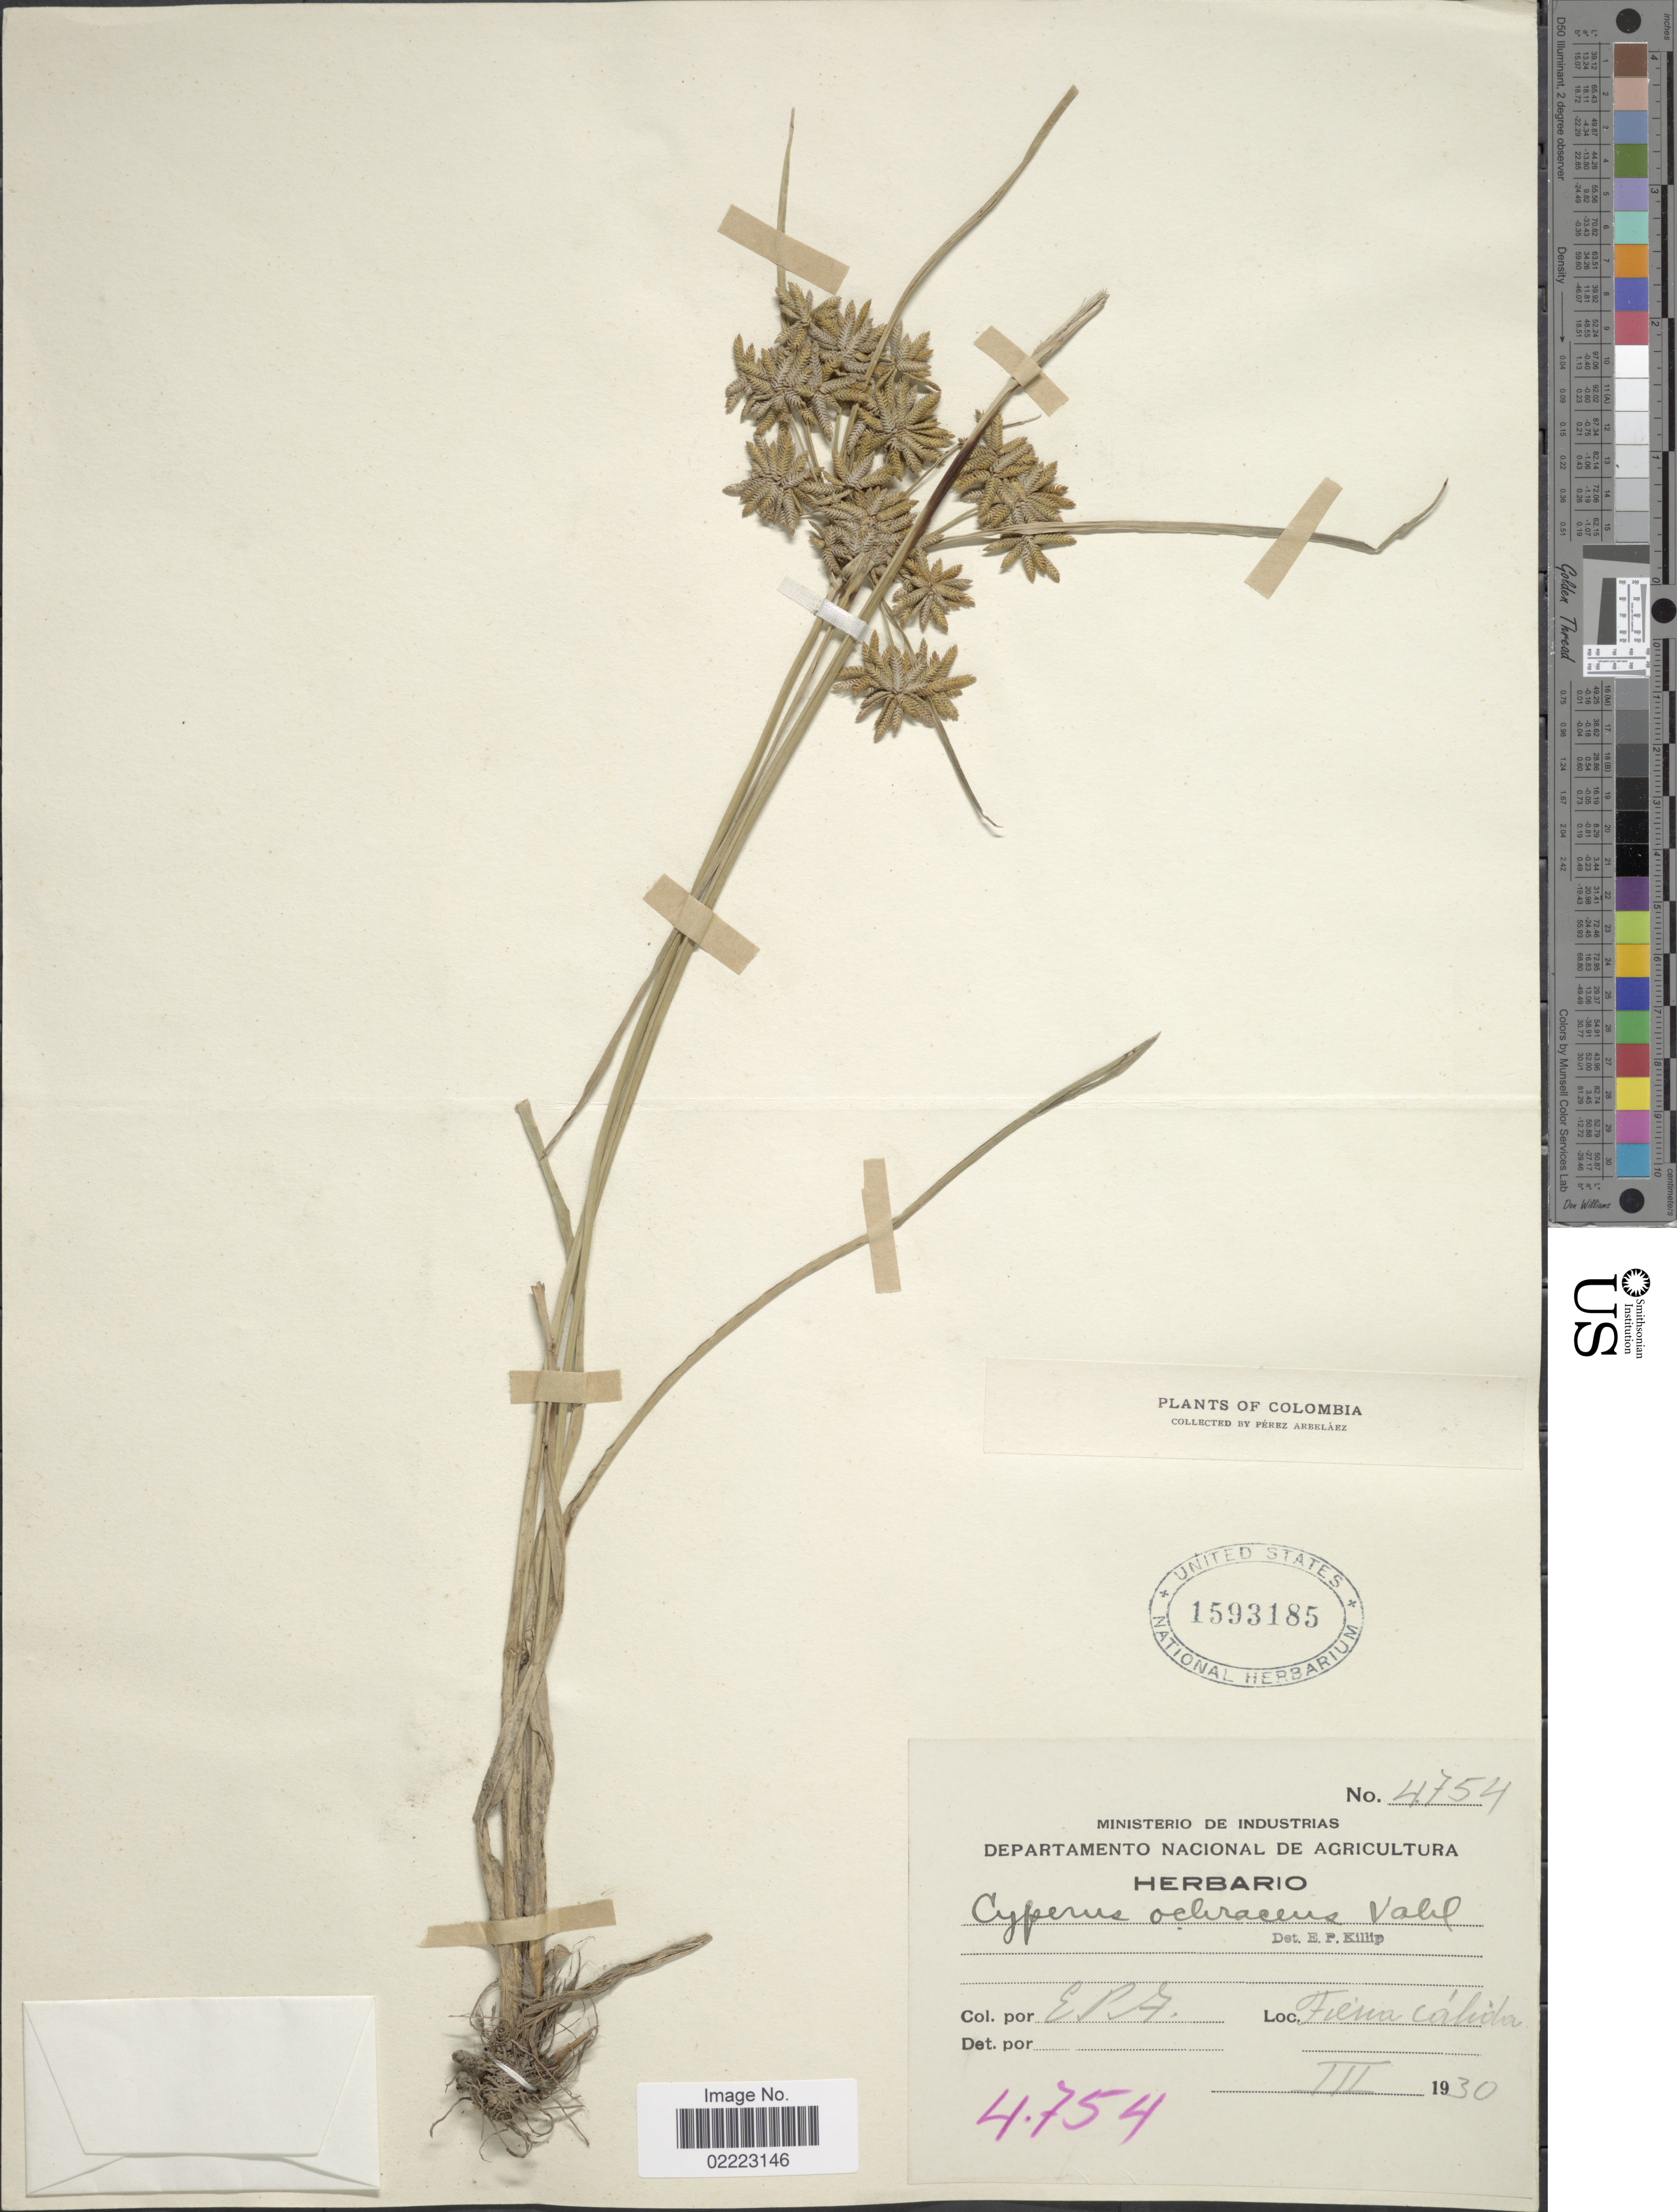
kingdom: Plantae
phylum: Tracheophyta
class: Liliopsida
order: Poales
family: Cyperaceae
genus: Cyperus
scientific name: Cyperus ochraceus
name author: Vahl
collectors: E. Pérez Arbeláez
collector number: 4754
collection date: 1930-03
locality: Fiena Cálida [interpreted]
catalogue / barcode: US 1593185